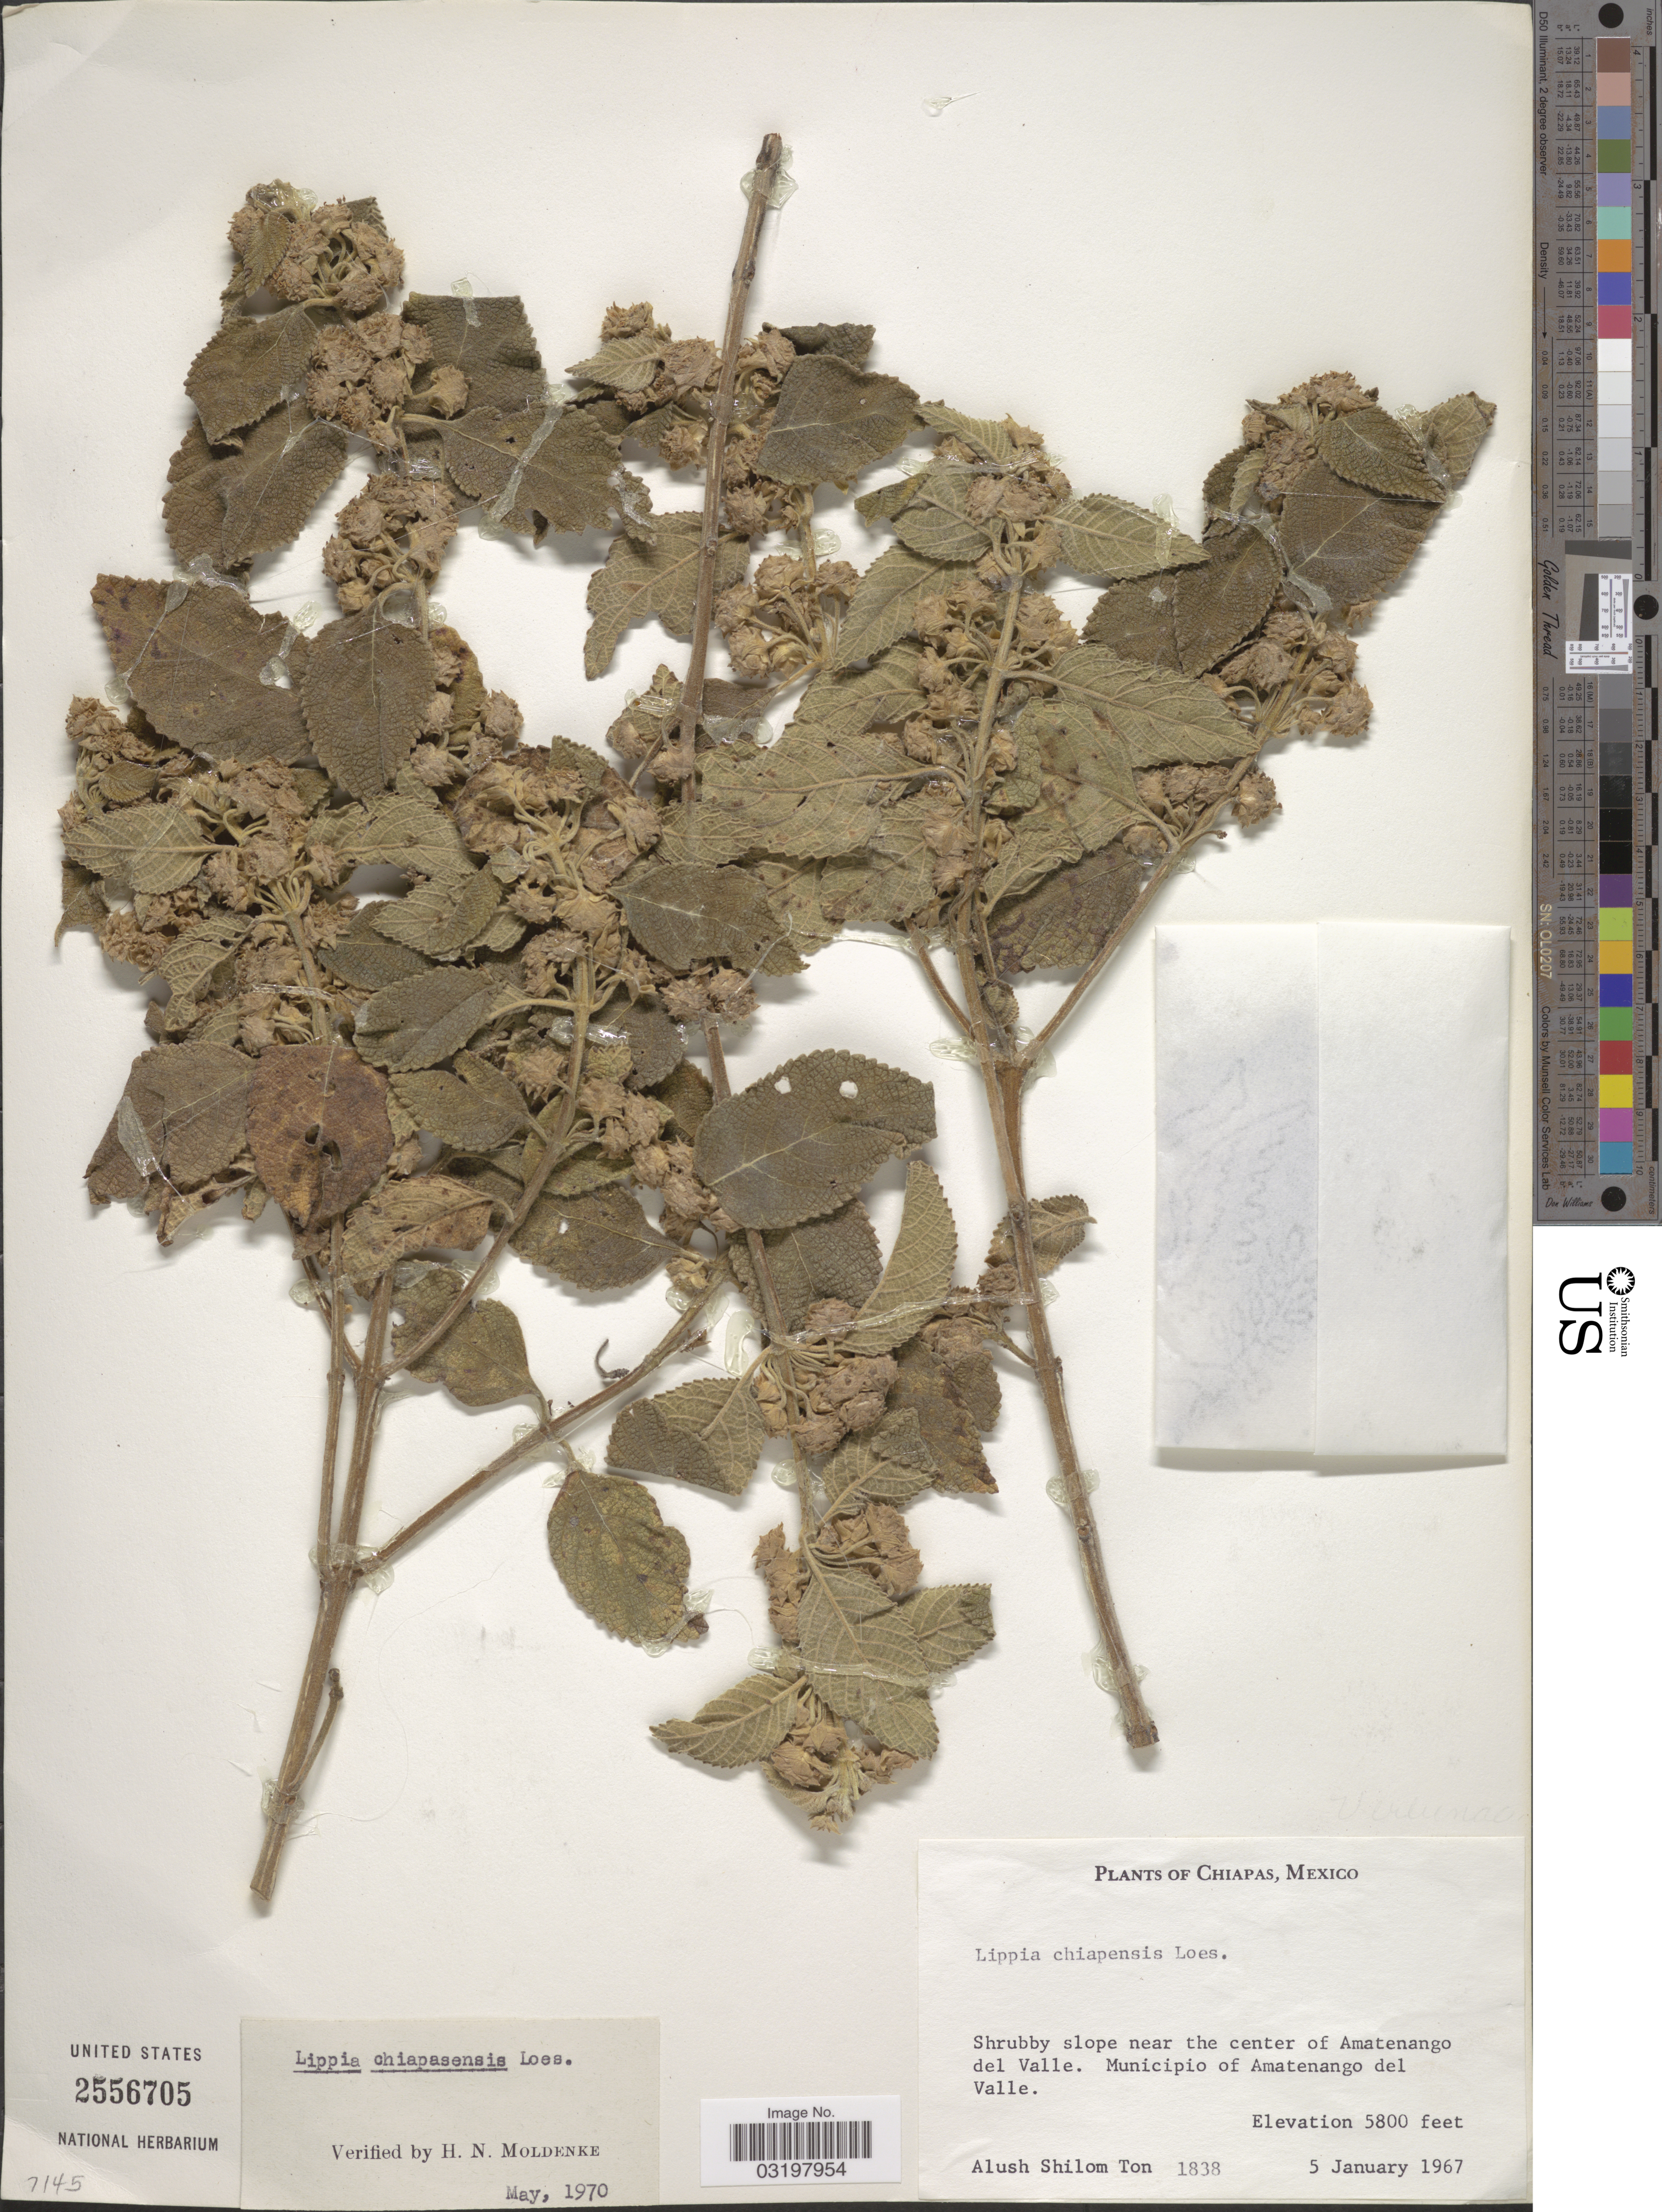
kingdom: Plantae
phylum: Tracheophyta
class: Magnoliopsida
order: Lamiales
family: Verbenaceae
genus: Lippia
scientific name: Lippia chiapasensis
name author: Loes.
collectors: A. M. Ton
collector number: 1838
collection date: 1967-01-05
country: Mexico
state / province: Chiapas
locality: Shrubby slope near the center of Amatenango del Valle. Municipio of Amatenago del Valle.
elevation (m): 1768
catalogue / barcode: US 2556705